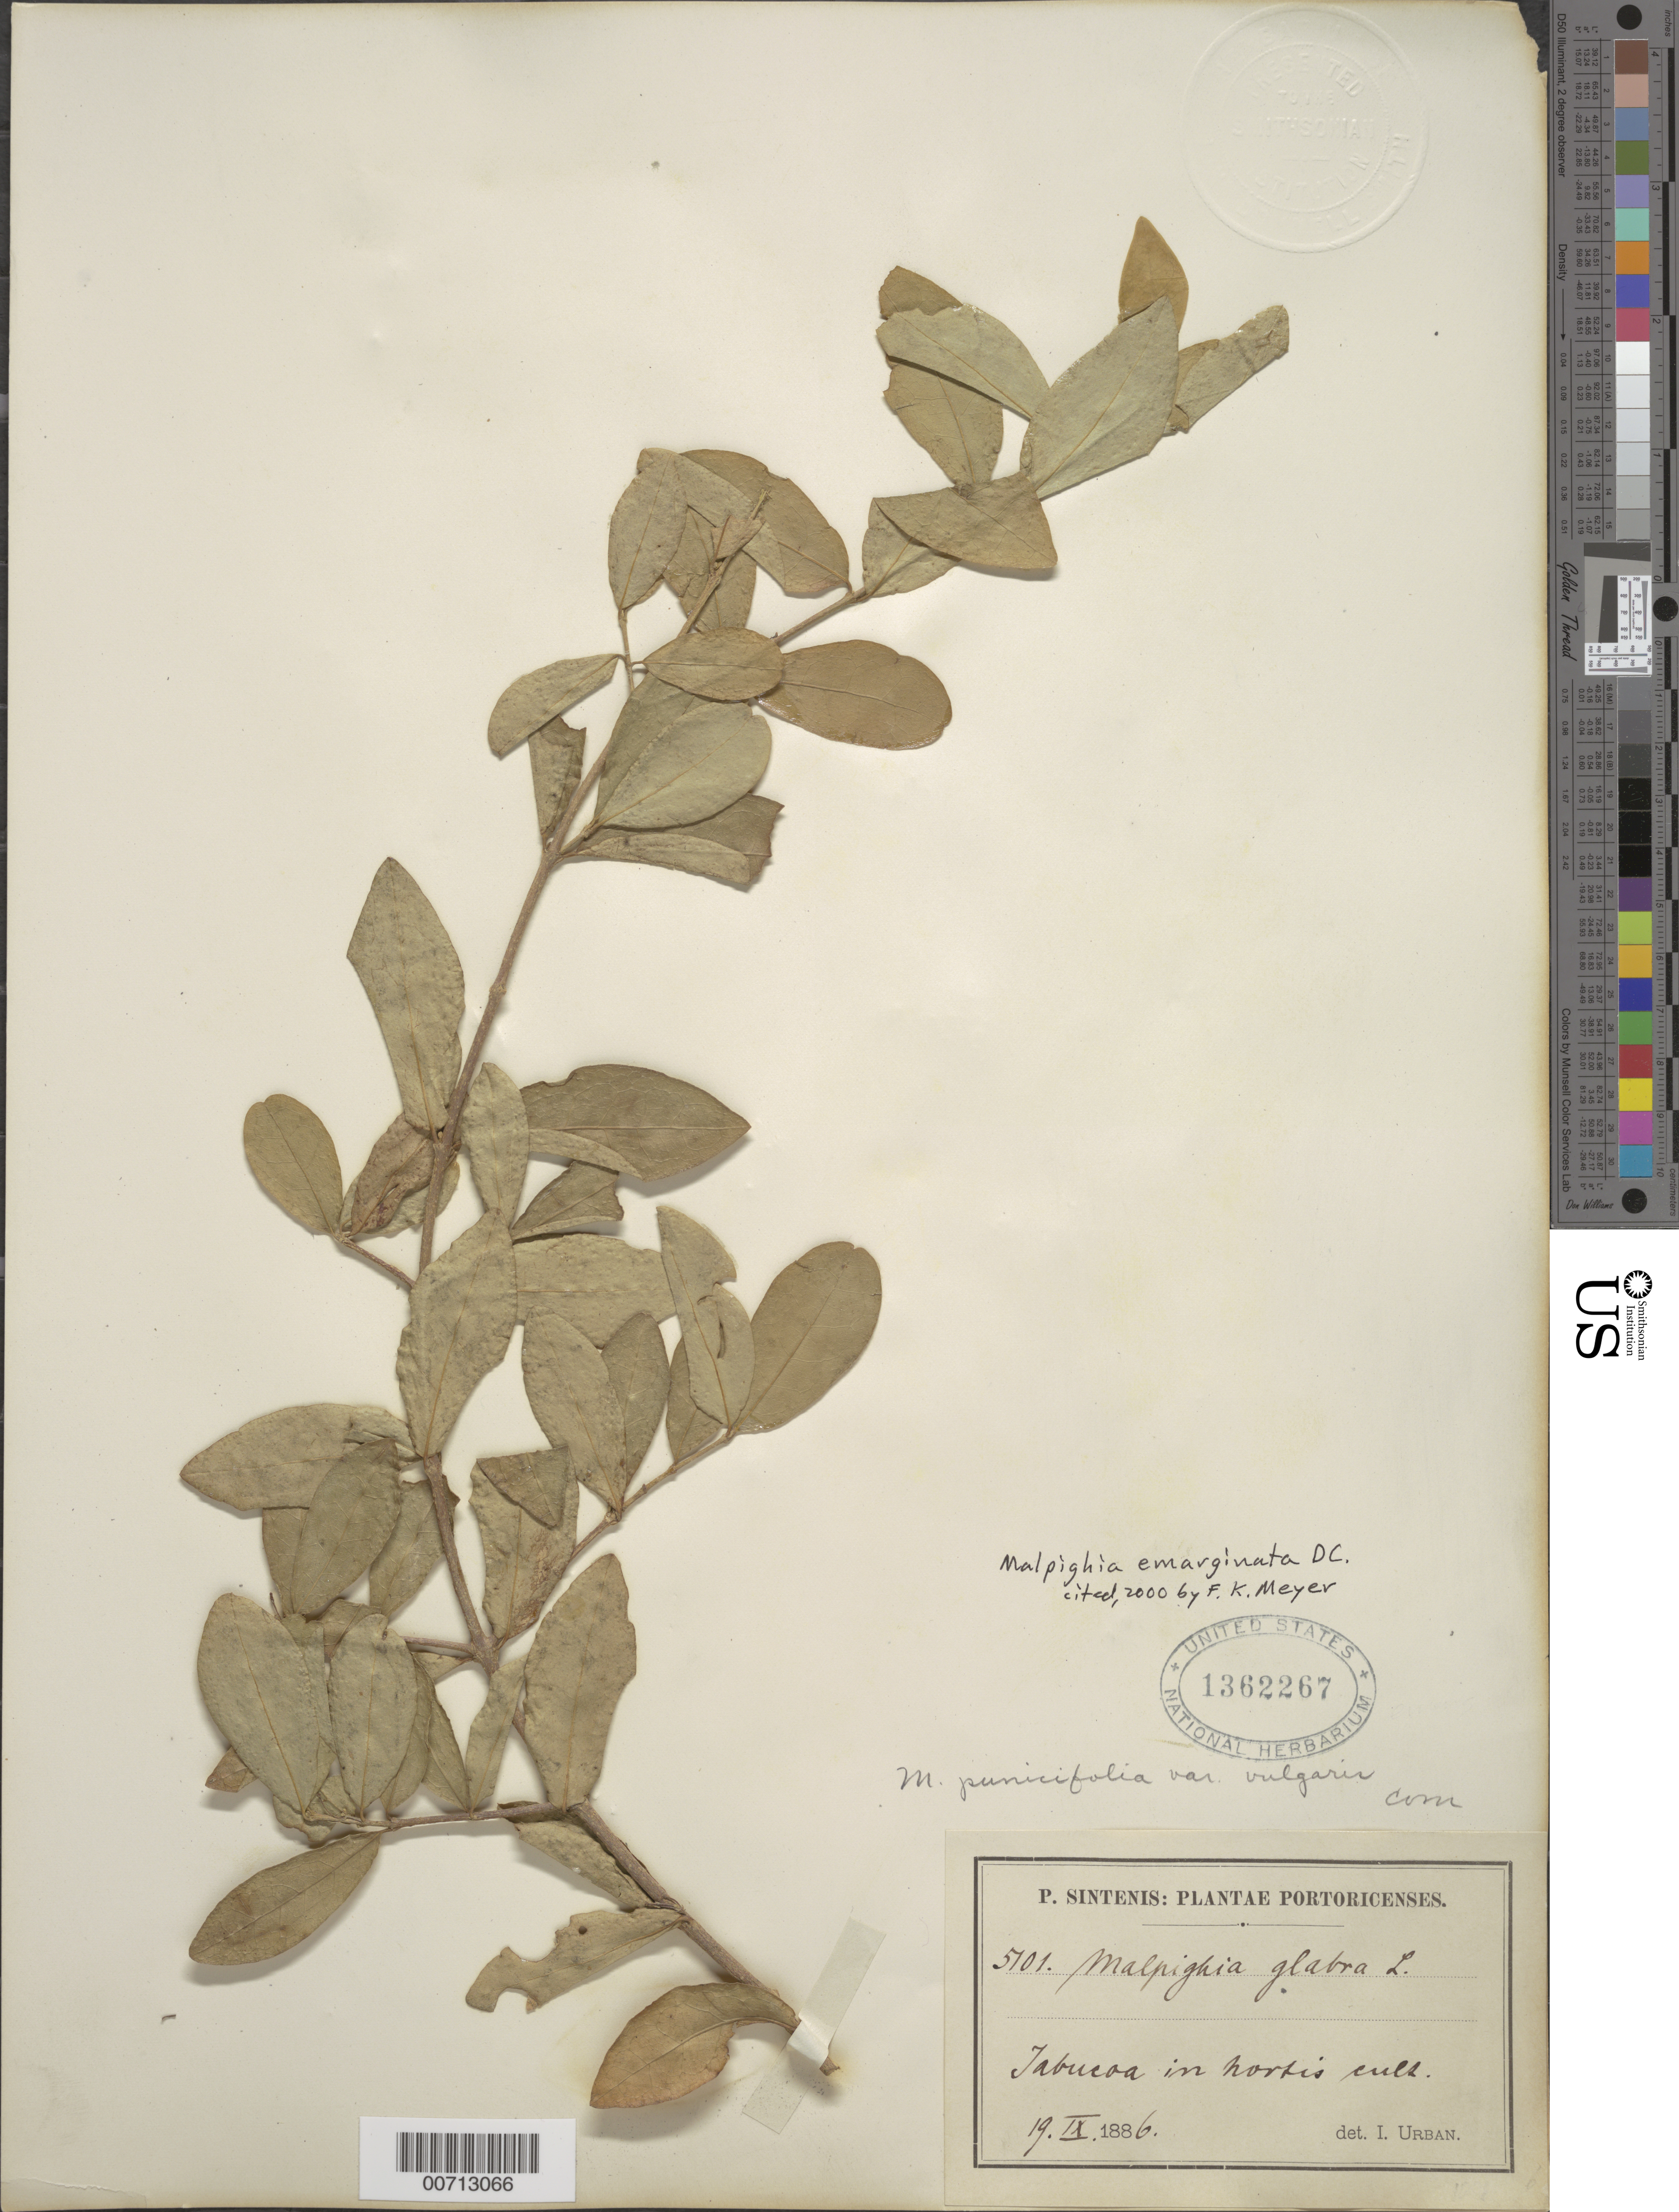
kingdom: Plantae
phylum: Tracheophyta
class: Magnoliopsida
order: Malpighiales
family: Malpighiaceae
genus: Malpighia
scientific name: Malpighia glabra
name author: L.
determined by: Urban, Ignatz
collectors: P. Sintenis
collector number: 5101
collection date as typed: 19 Sep 1886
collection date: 1886-09-19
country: Puerto Rico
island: Greater Antilles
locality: Yabucoa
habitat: In hortis cult.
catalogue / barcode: US 1362267